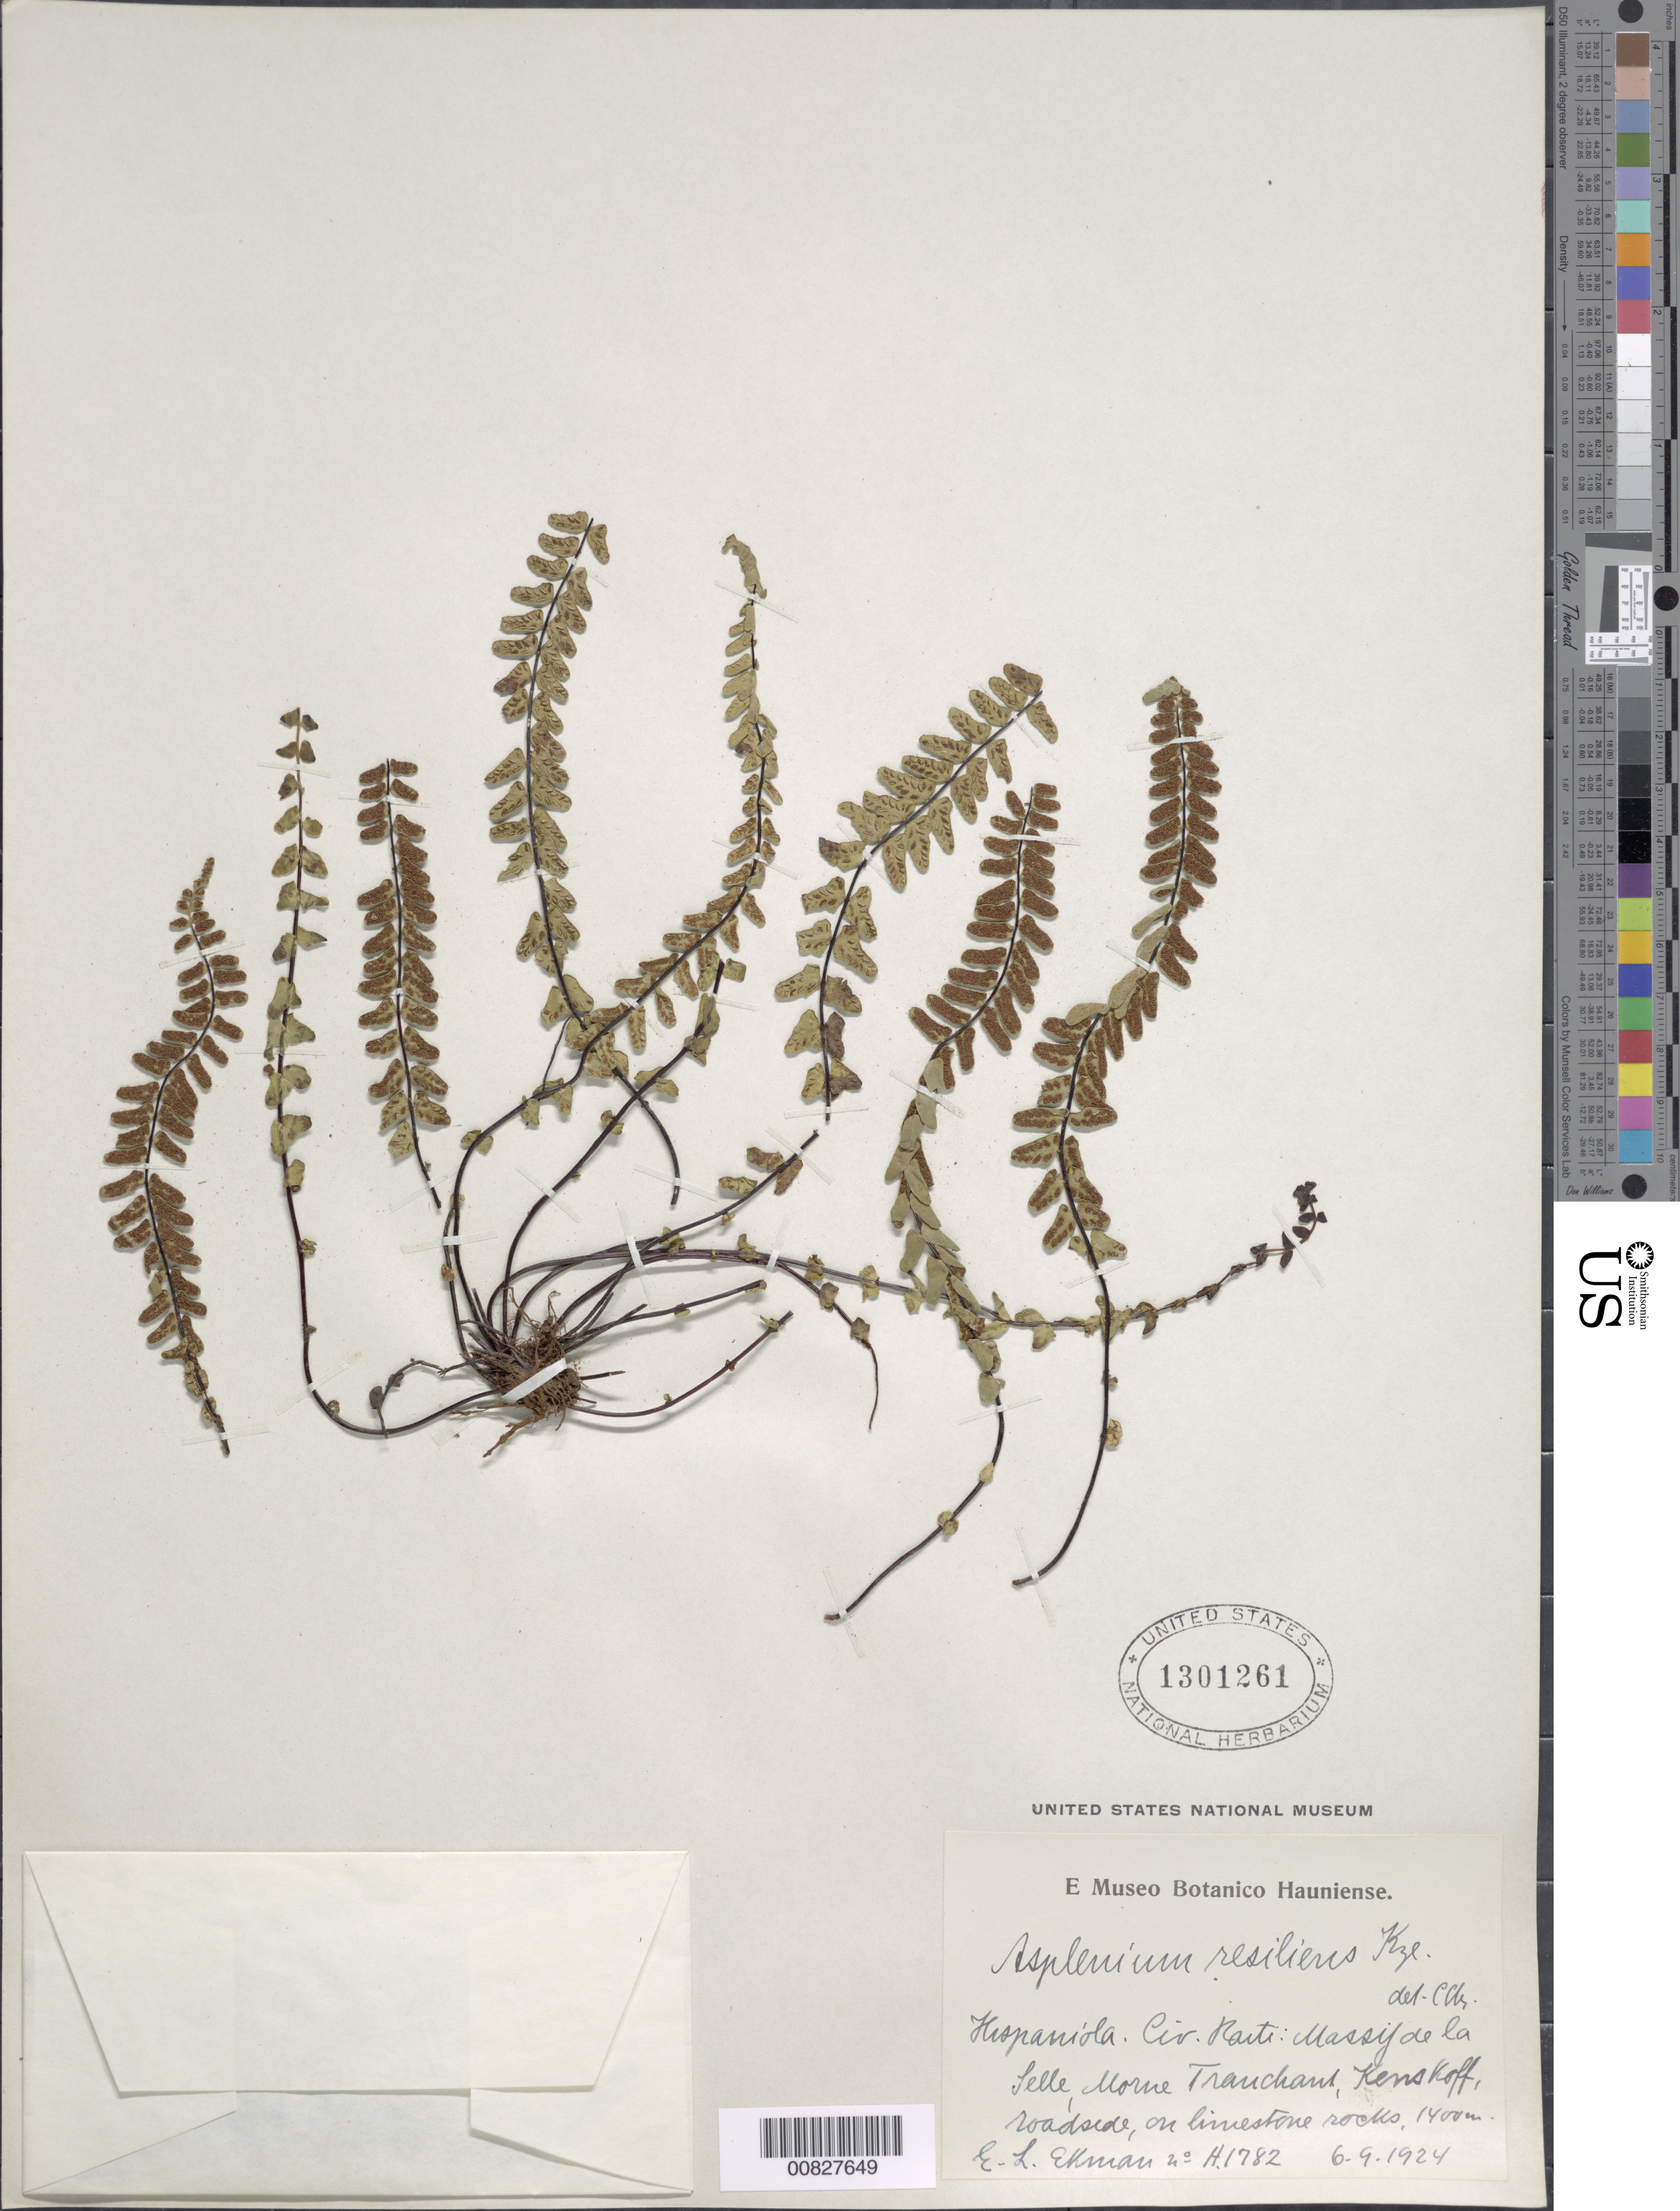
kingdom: Plantae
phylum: Tracheophyta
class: Polypodiopsida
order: Polypodiales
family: Aspleniaceae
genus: Asplenium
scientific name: Asplenium resiliens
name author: Kunze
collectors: E. L. Ekman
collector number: H 1782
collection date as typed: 06 Sep 1924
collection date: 1924-09-06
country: Haiti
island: Hispaniola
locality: Massif de la Selle, Pétionville, Kenskoff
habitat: Limestone rocks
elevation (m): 1400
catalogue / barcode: US 1301261